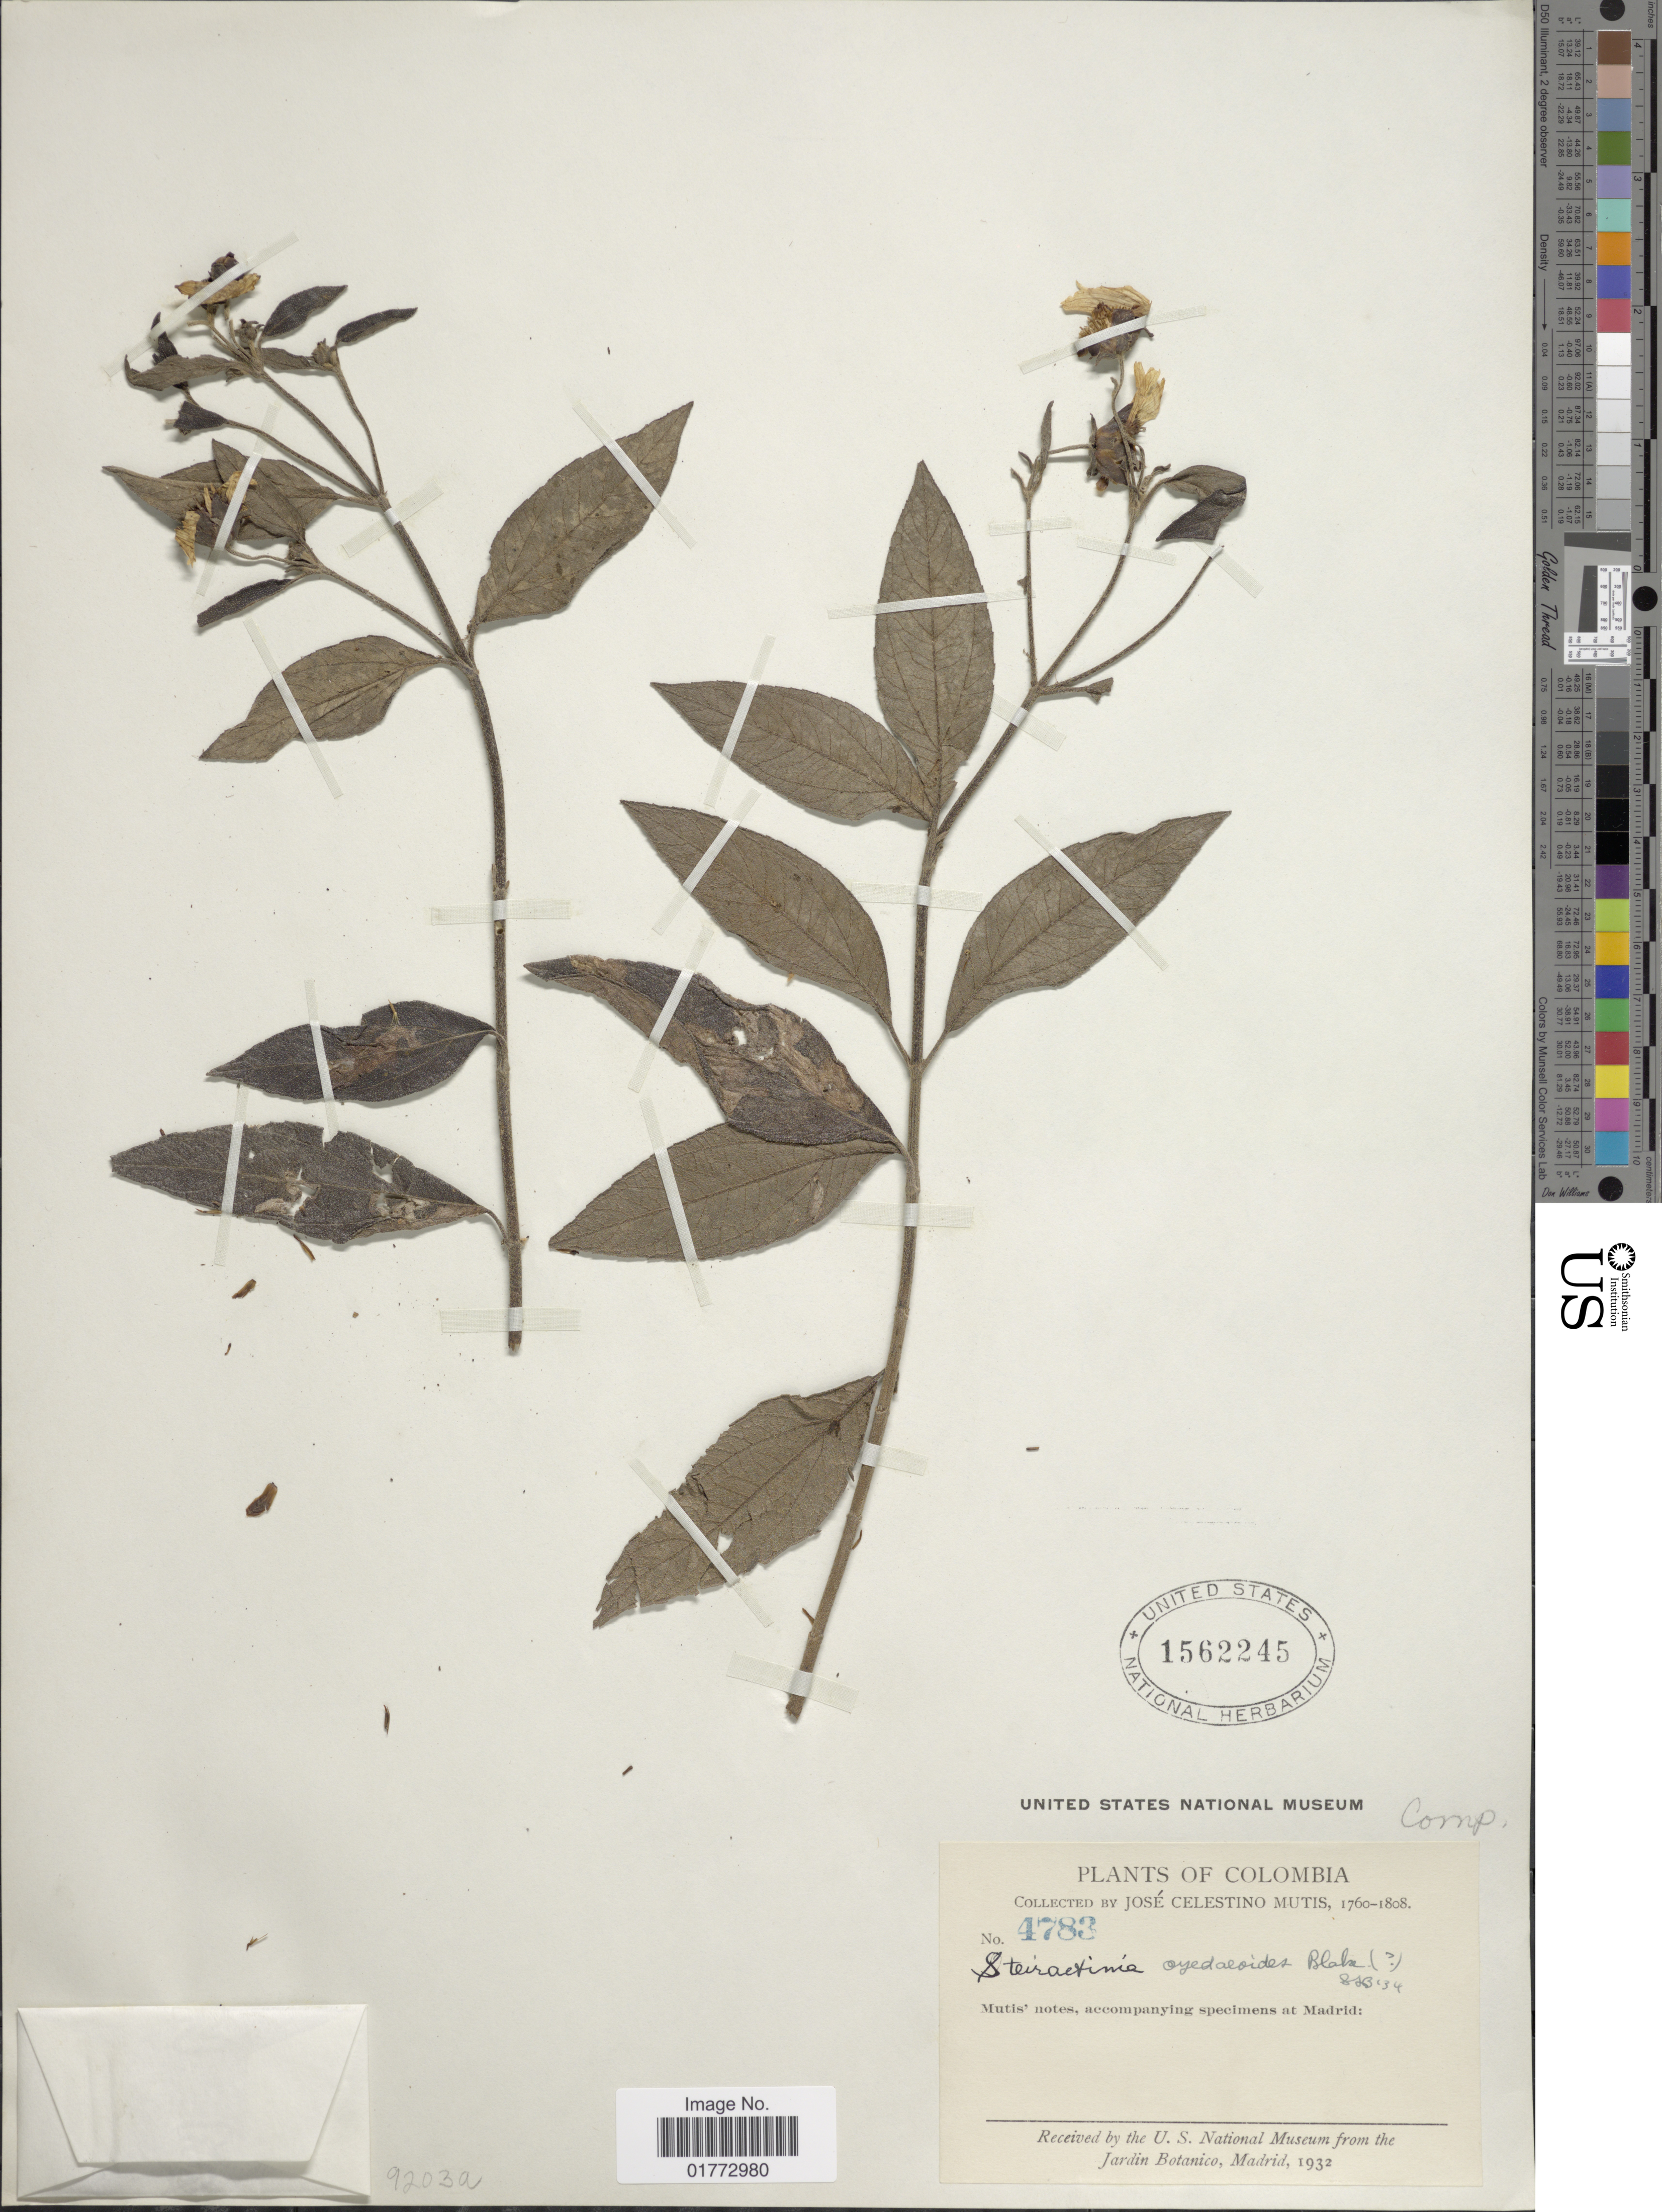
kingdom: Plantae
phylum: Tracheophyta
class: Magnoliopsida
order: Asterales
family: Asteraceae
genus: Steiractinia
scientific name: Steiractinia helianthoides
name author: (Triana) S. Díaz & Vélez-Nauer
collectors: J. C. B. Mutis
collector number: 4783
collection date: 1760/1808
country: Colombia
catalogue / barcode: US 1562245